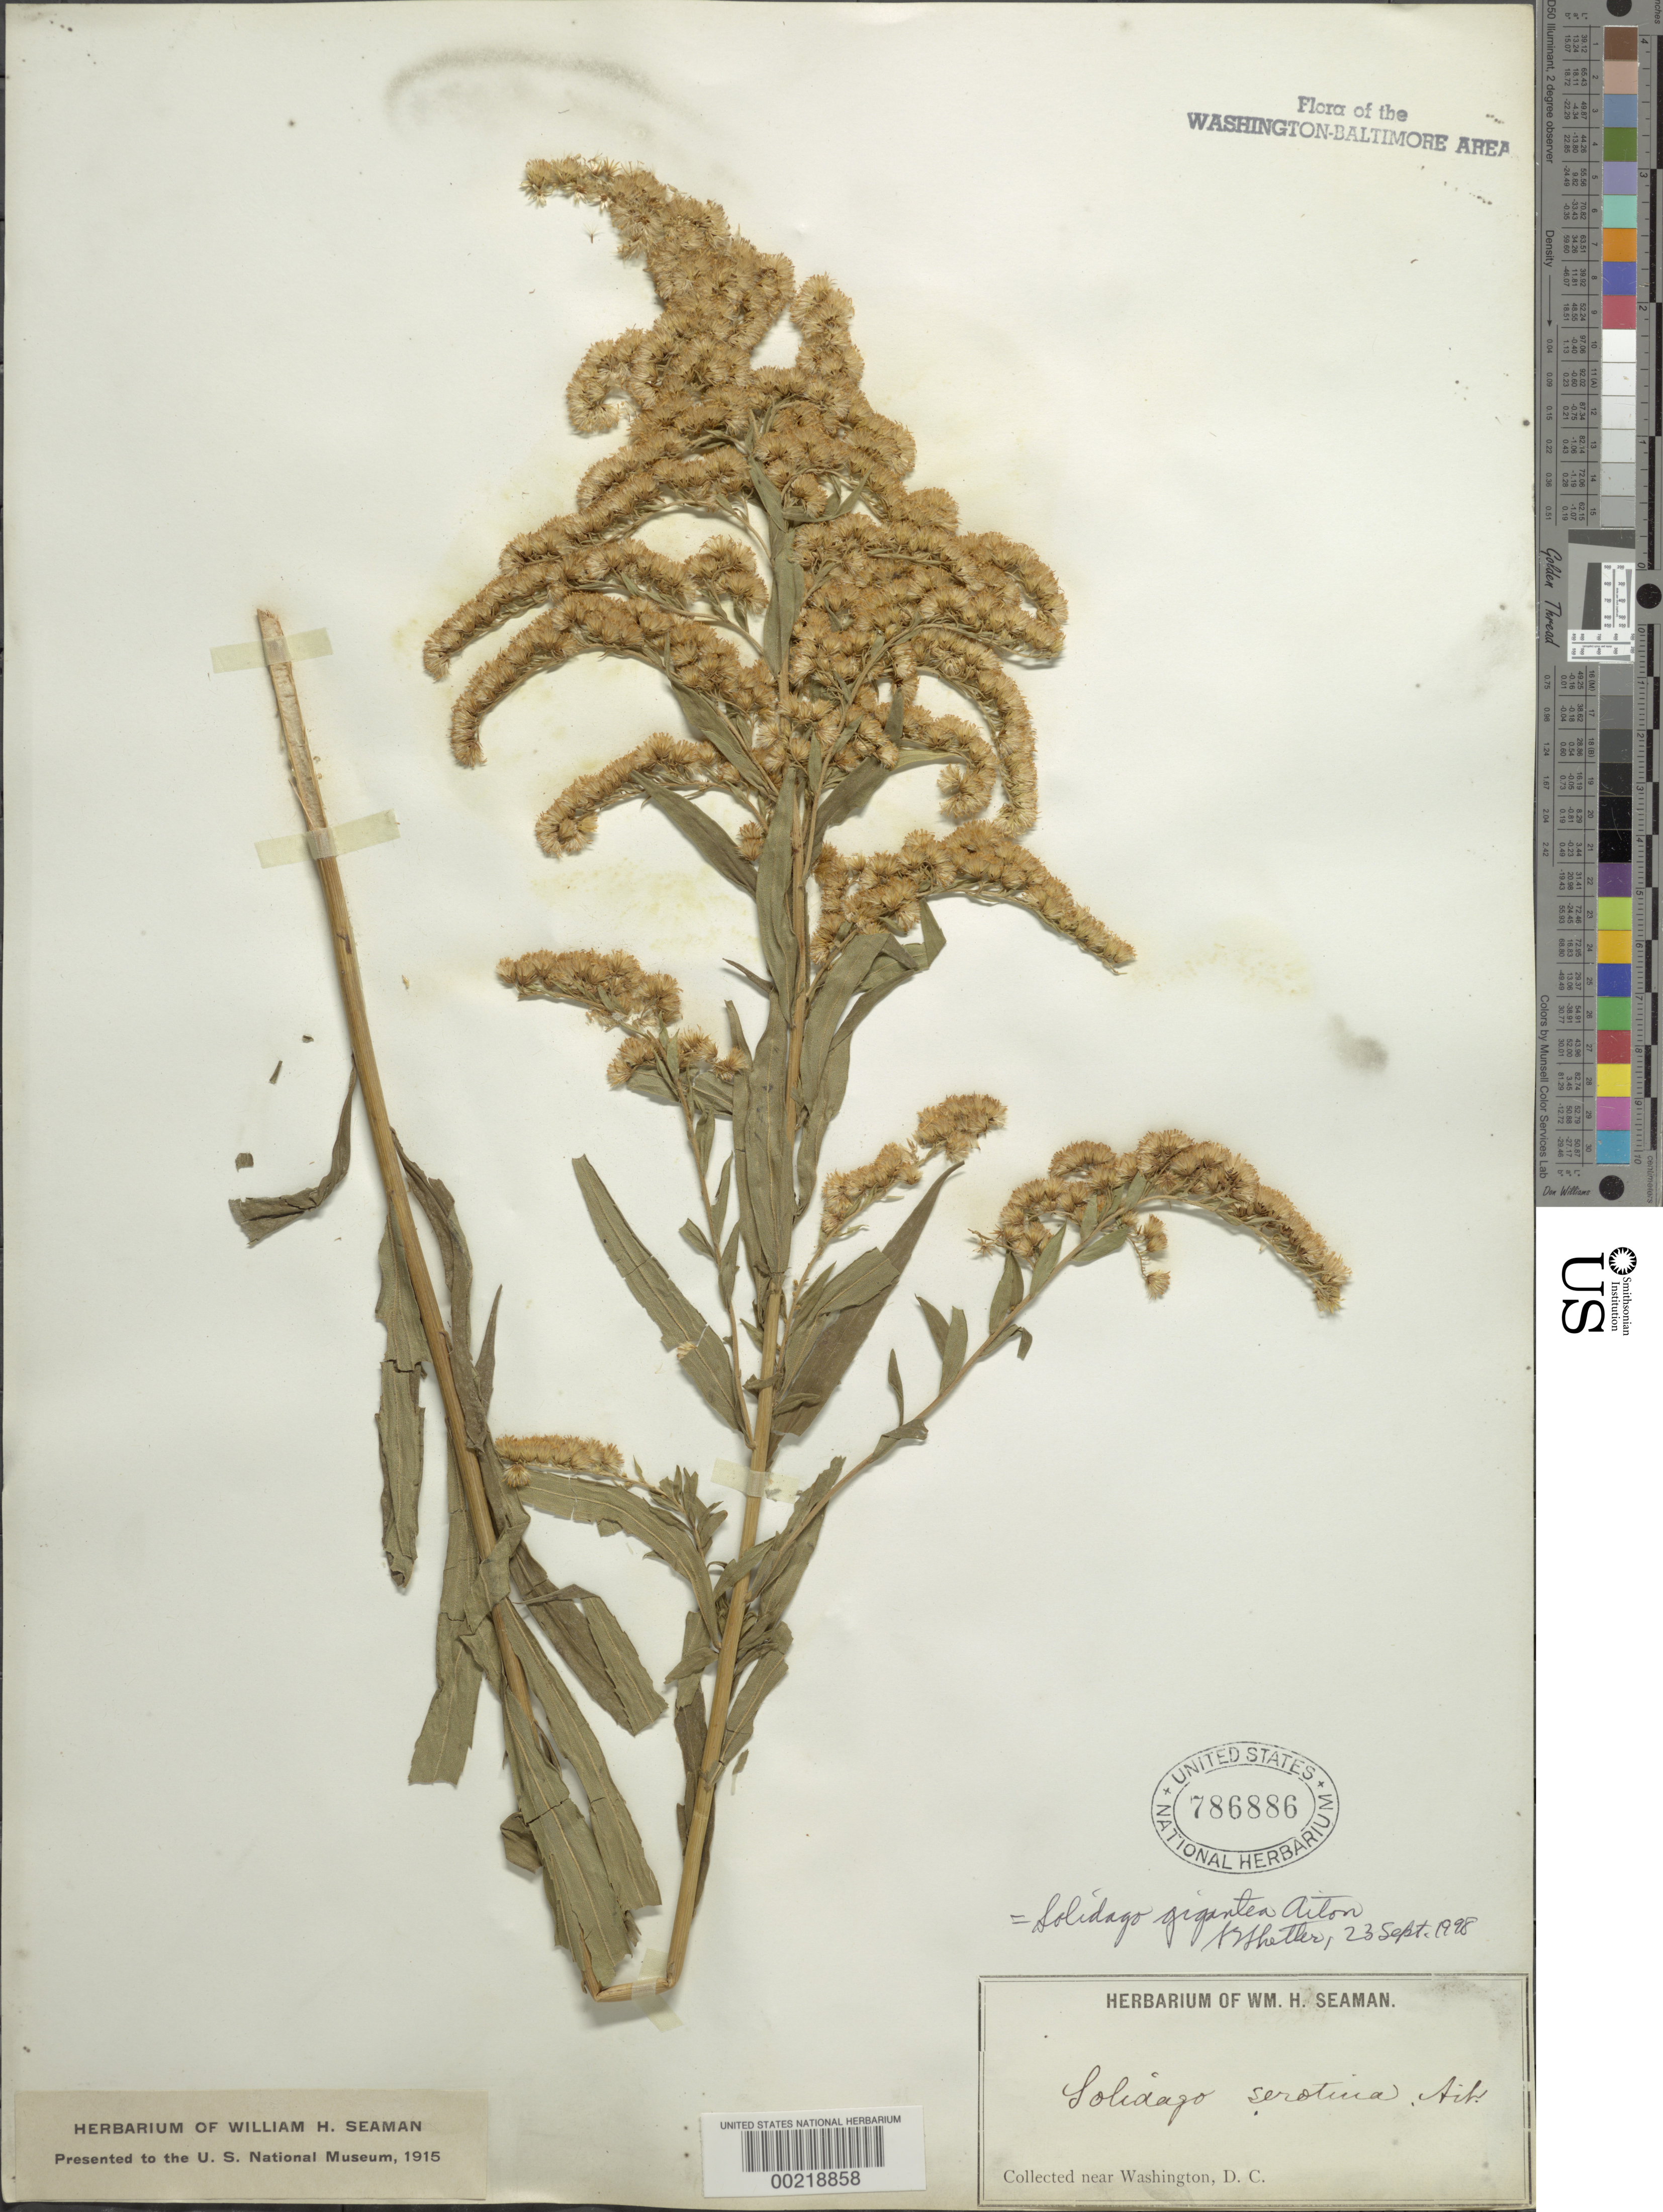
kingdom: Plantae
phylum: Tracheophyta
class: Magnoliopsida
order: Asterales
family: Asteraceae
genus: Solidago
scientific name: Solidago gigantea var. leiophylla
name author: Fernald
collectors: W. Seaman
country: United States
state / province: District of Columbia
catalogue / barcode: US 786886